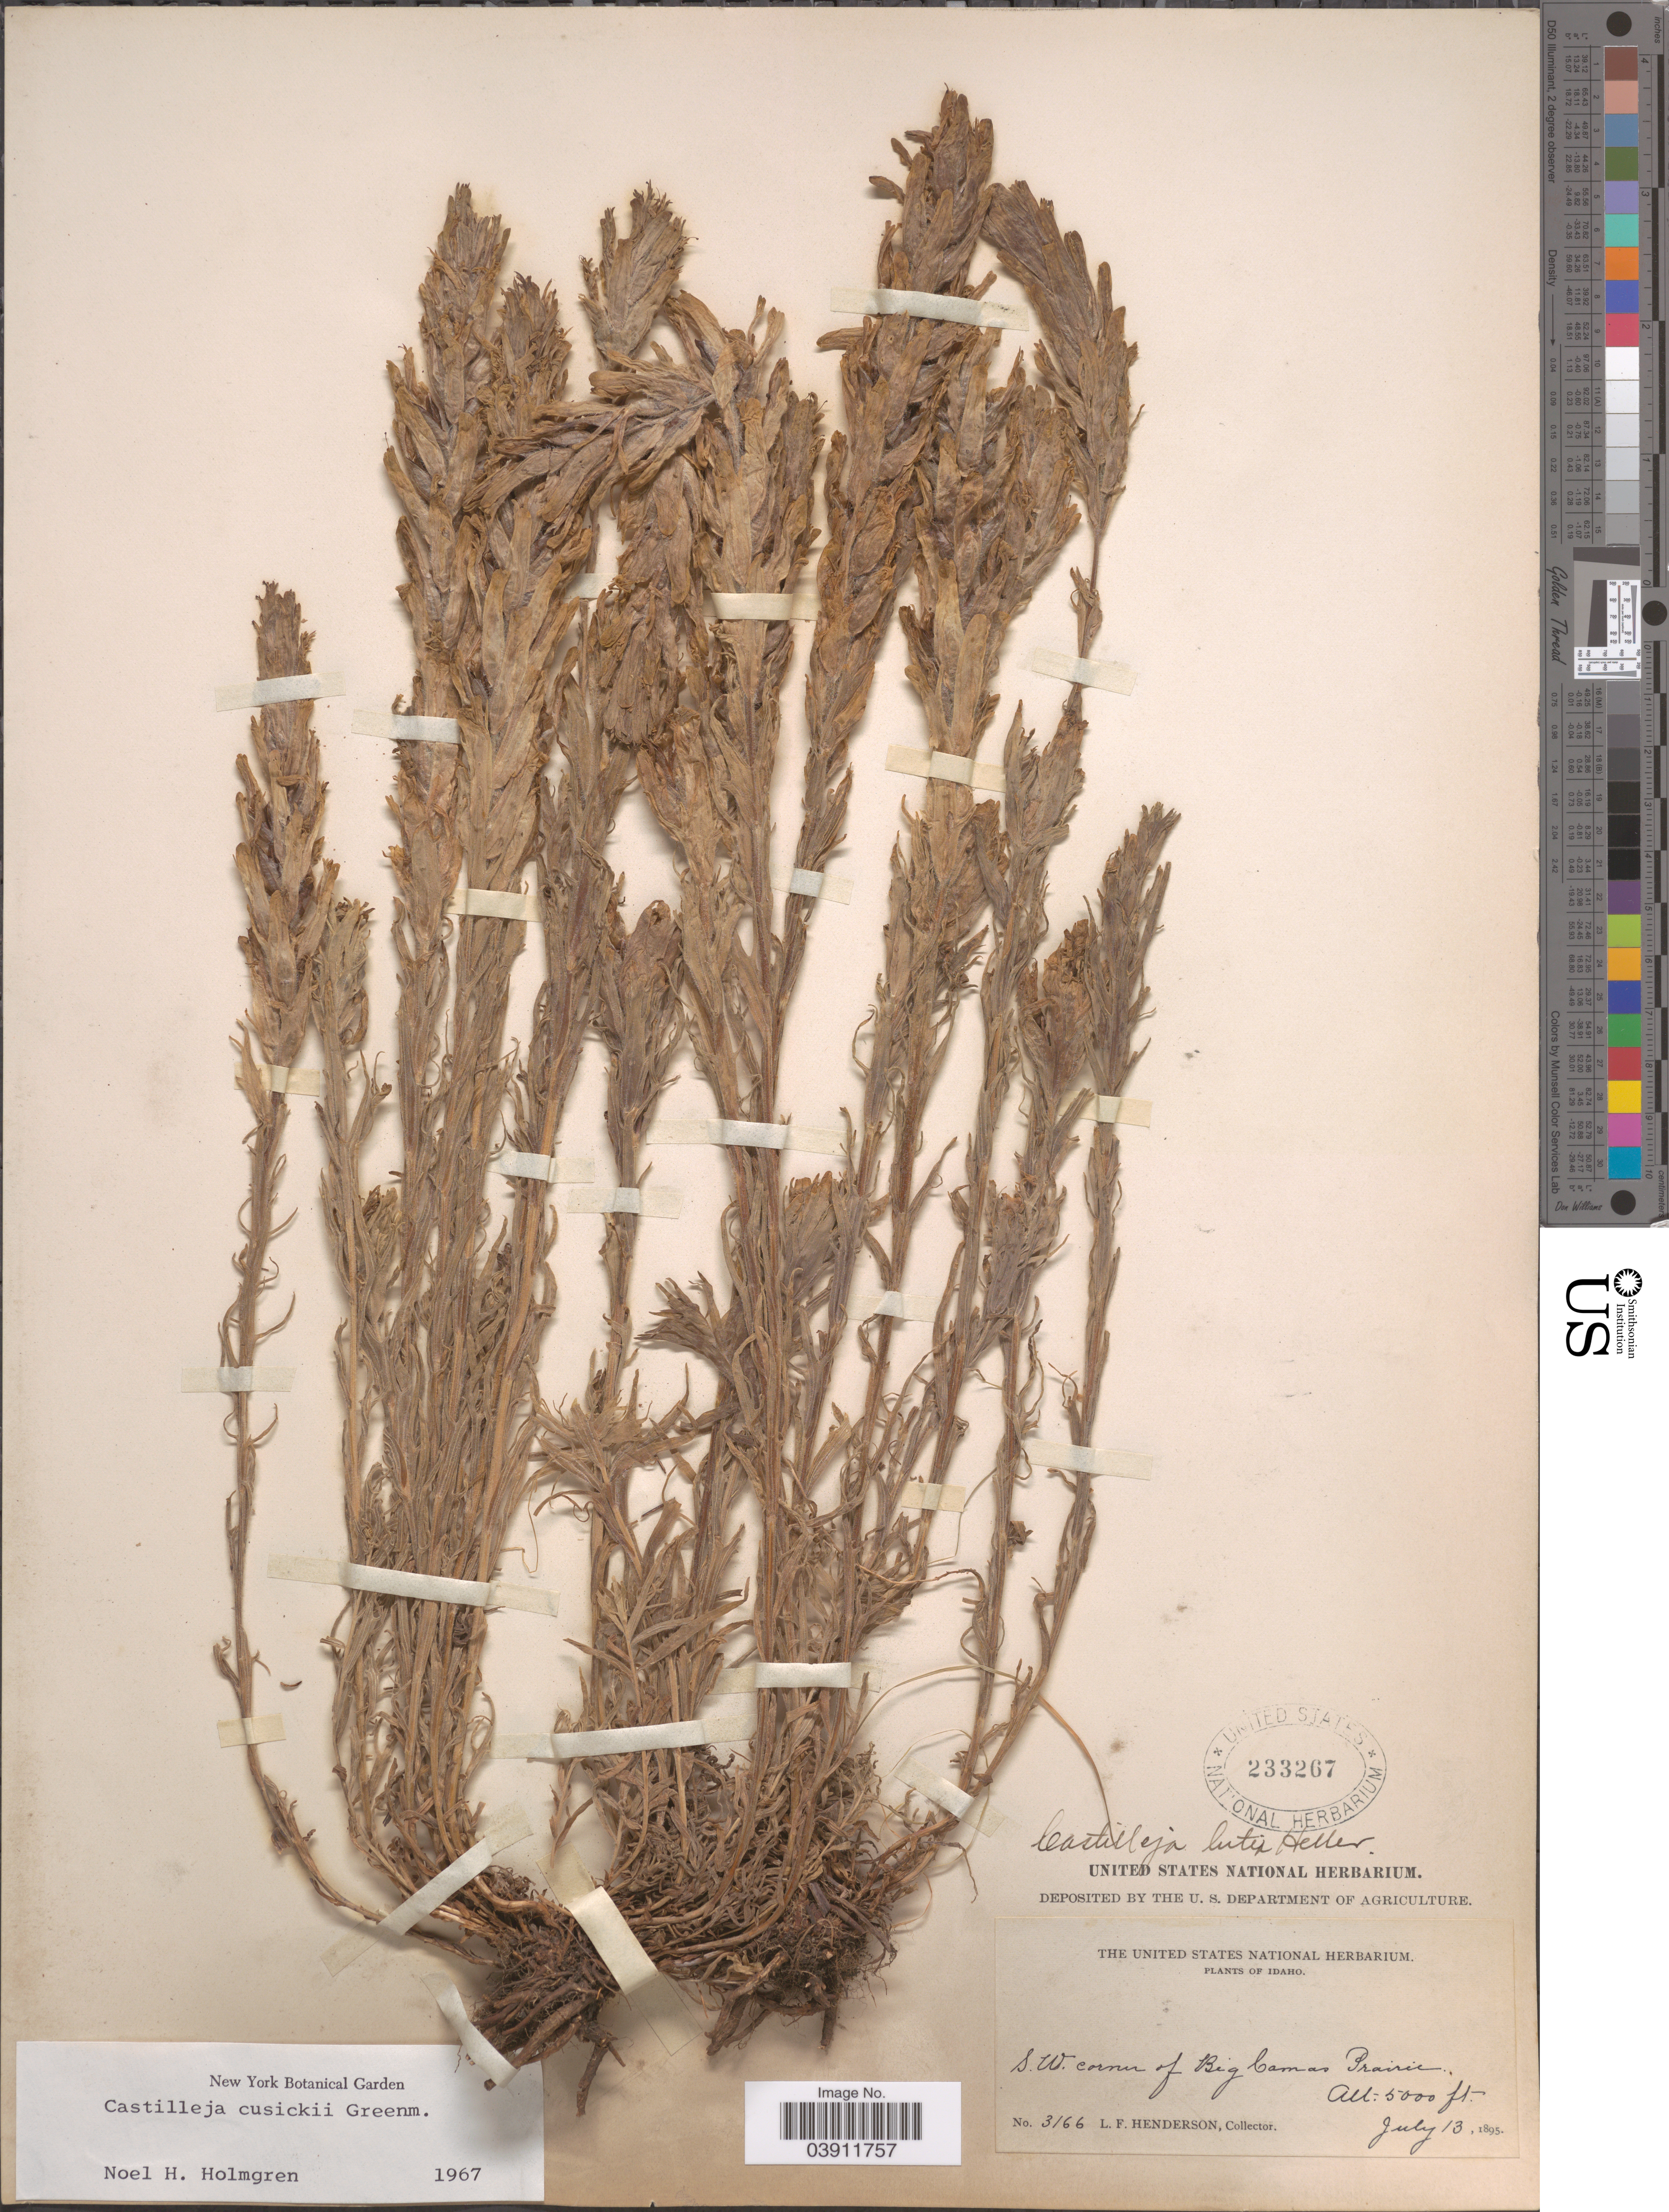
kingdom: Plantae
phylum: Tracheophyta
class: Magnoliopsida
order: Lamiales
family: Orobanchaceae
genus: Castilleja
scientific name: Castilleja cusickii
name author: Greenm.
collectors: L. Henderson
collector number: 3166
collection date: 1895-07-13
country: United States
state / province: Idaho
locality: S.W. corner of Big Camas Prairie.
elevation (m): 1524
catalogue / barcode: US 233267